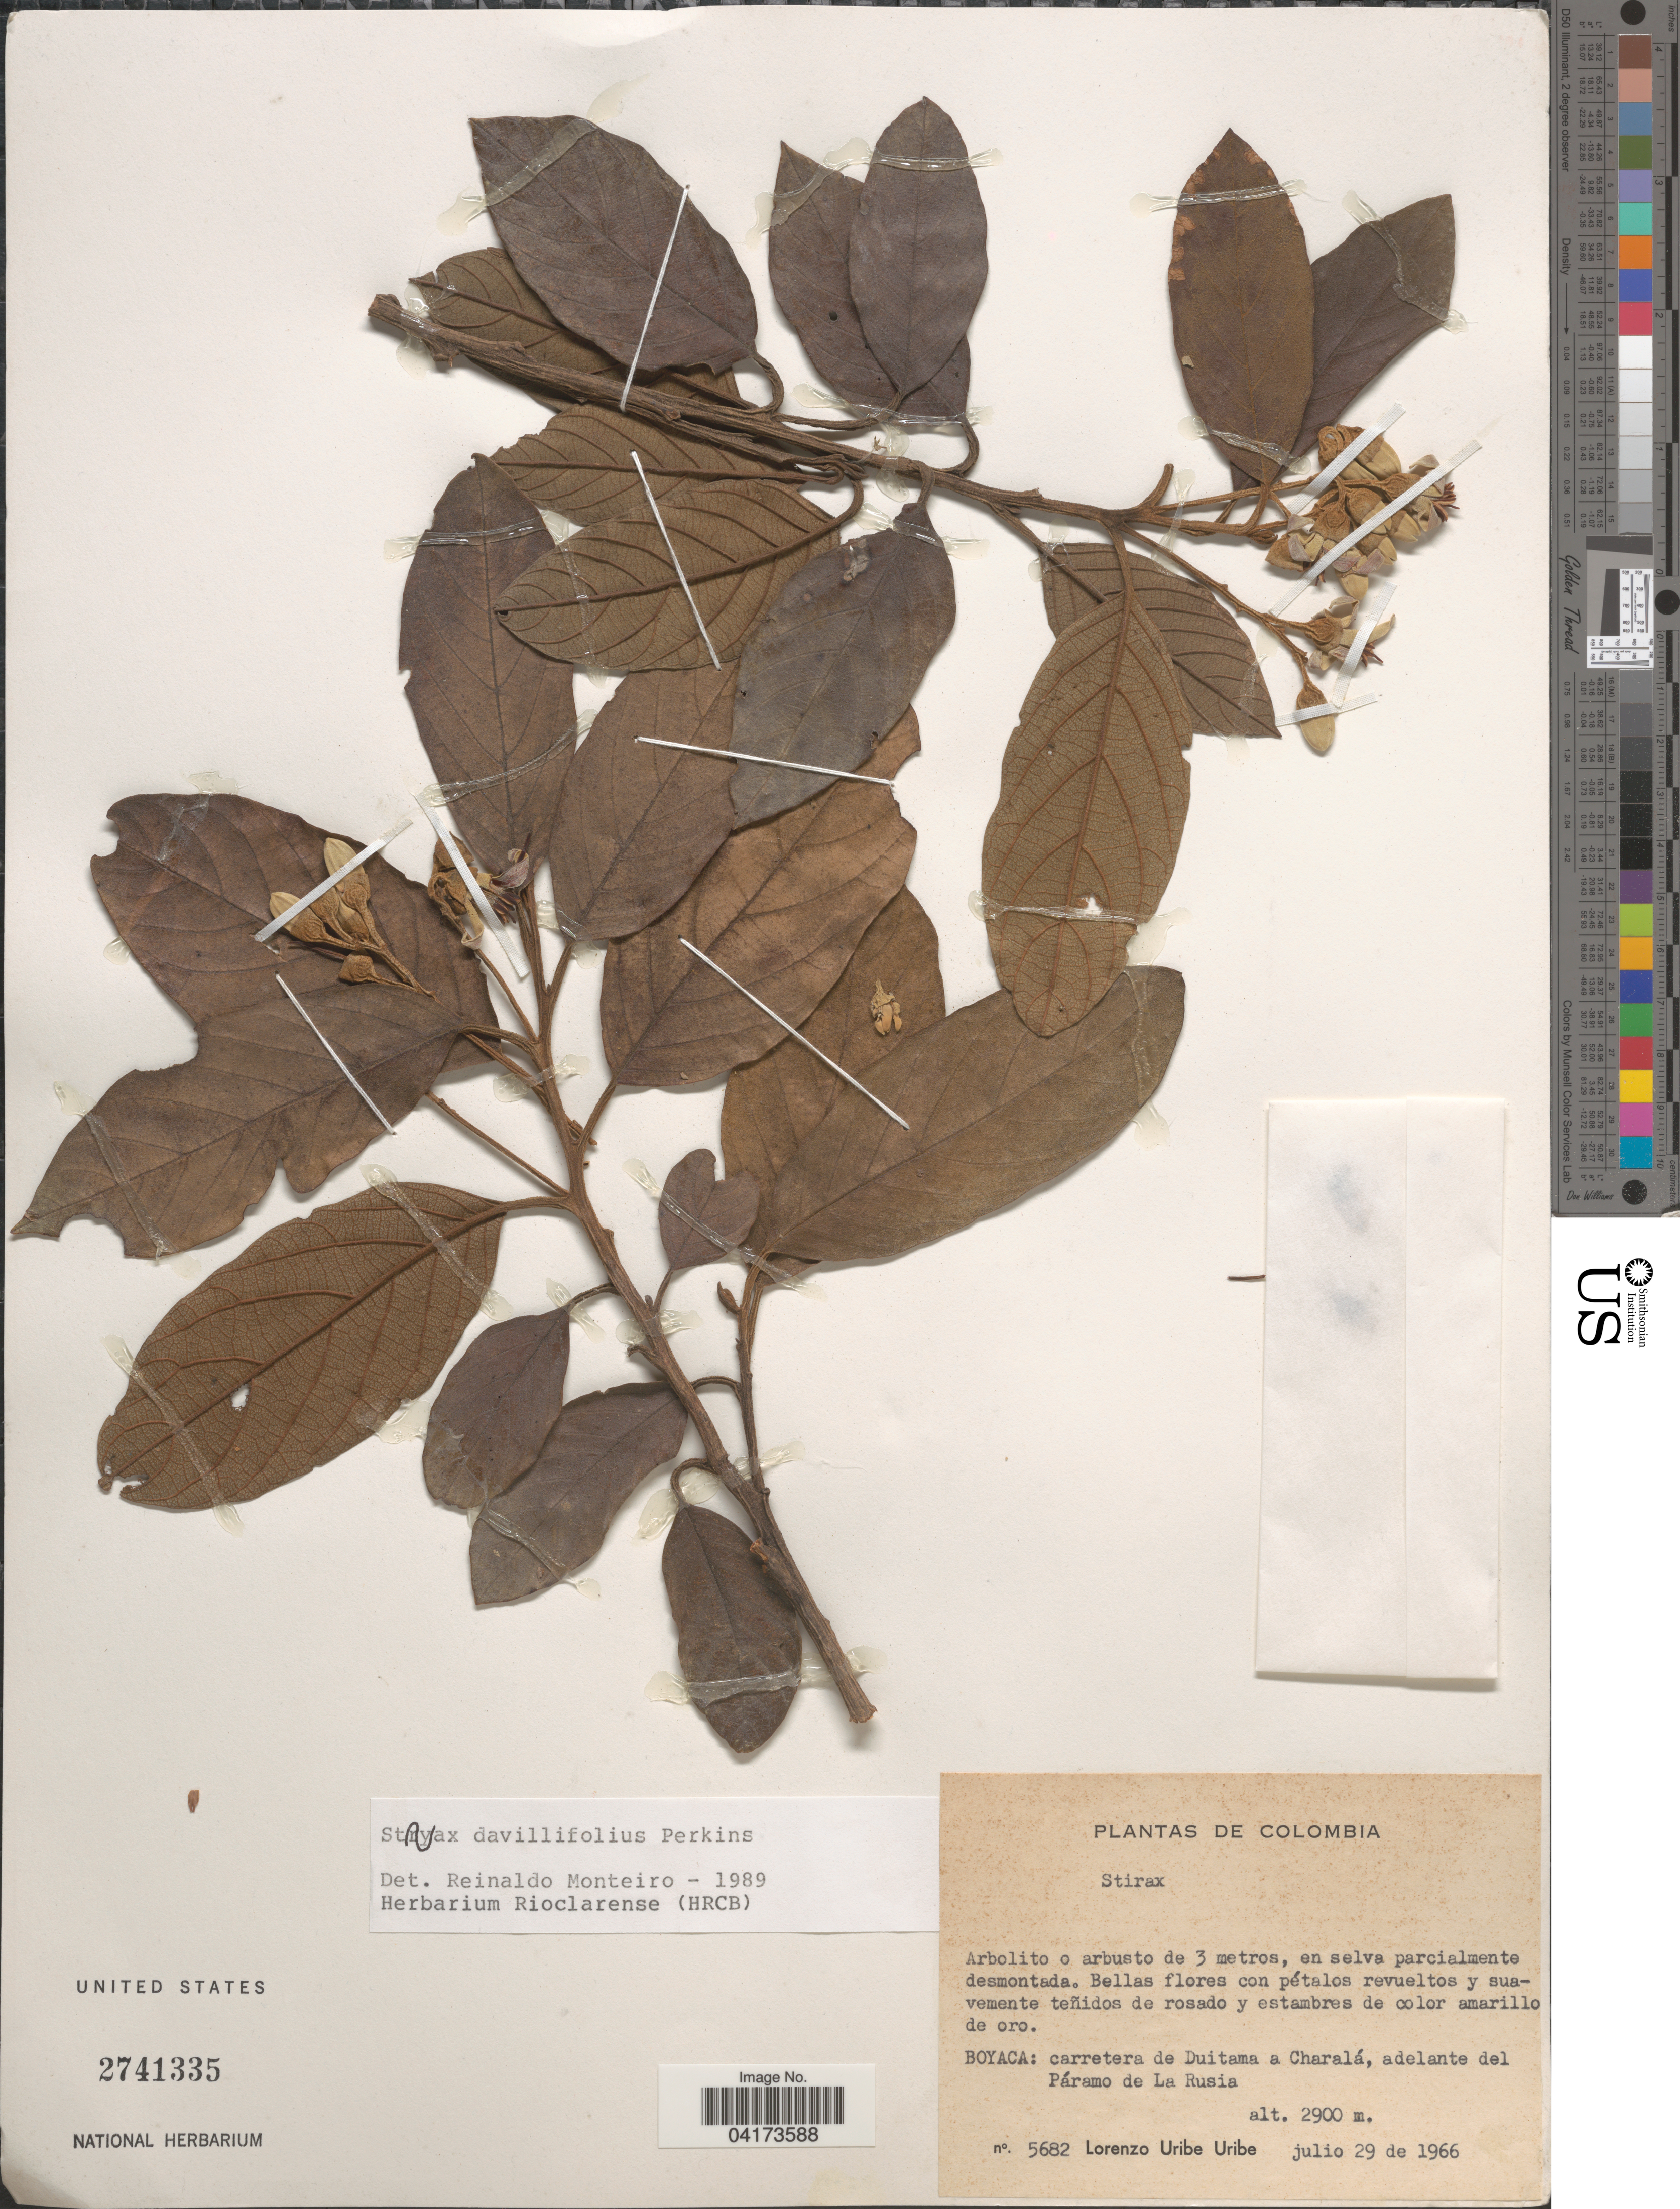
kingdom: Plantae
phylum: Tracheophyta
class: Magnoliopsida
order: Ericales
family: Styracaceae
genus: Styrax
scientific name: Styrax davillifolius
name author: Perkins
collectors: L. Uribe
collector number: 5682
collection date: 1966-07-29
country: Colombia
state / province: Boyacá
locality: Carretera de Duitama a Charalá, adelante del Páramo de La Rusia.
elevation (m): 2900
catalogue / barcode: US 2741335